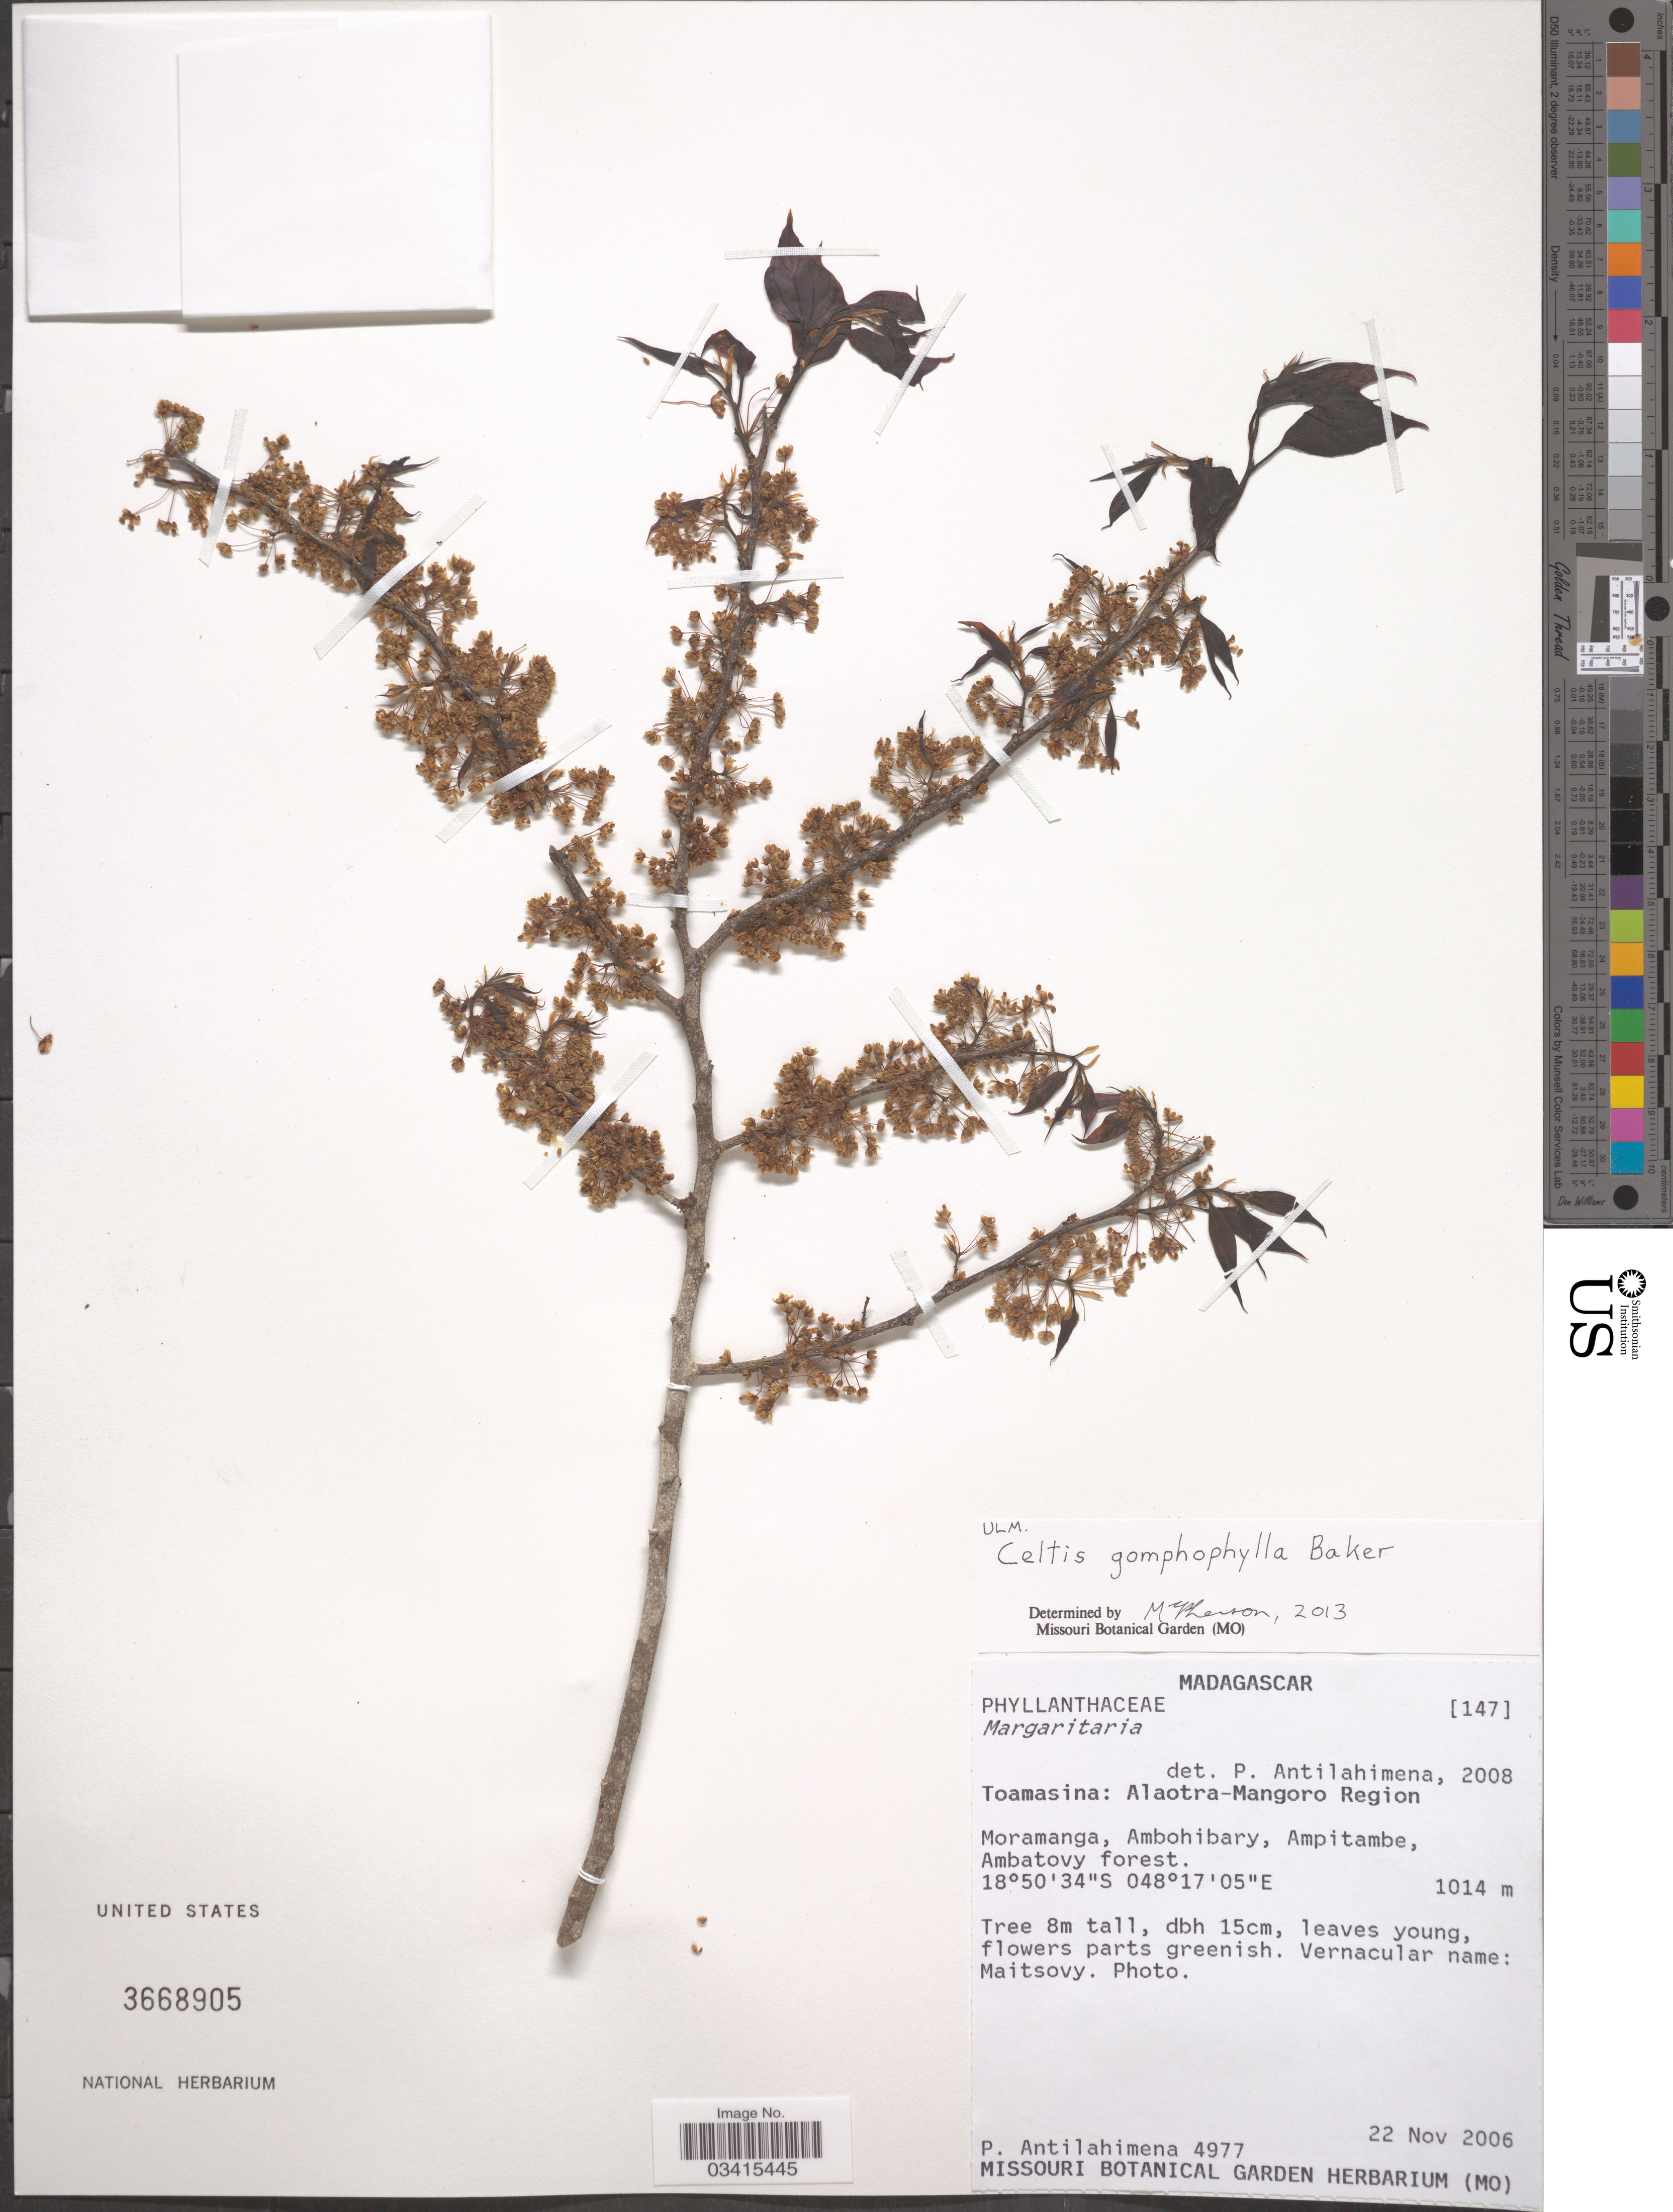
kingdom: Plantae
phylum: Tracheophyta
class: Magnoliopsida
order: Rosales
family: Cannabaceae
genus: Celtis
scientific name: Celtis gomphophylla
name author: Baker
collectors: P. Antilahimena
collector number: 4977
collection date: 2006-11-22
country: Madagascar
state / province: Alaotra Mangoro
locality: Alaotra - Mangoro Region. Moramanga, Ambohibary, Ampitambe, Ambatovy forest.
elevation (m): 1014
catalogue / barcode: US 3668905